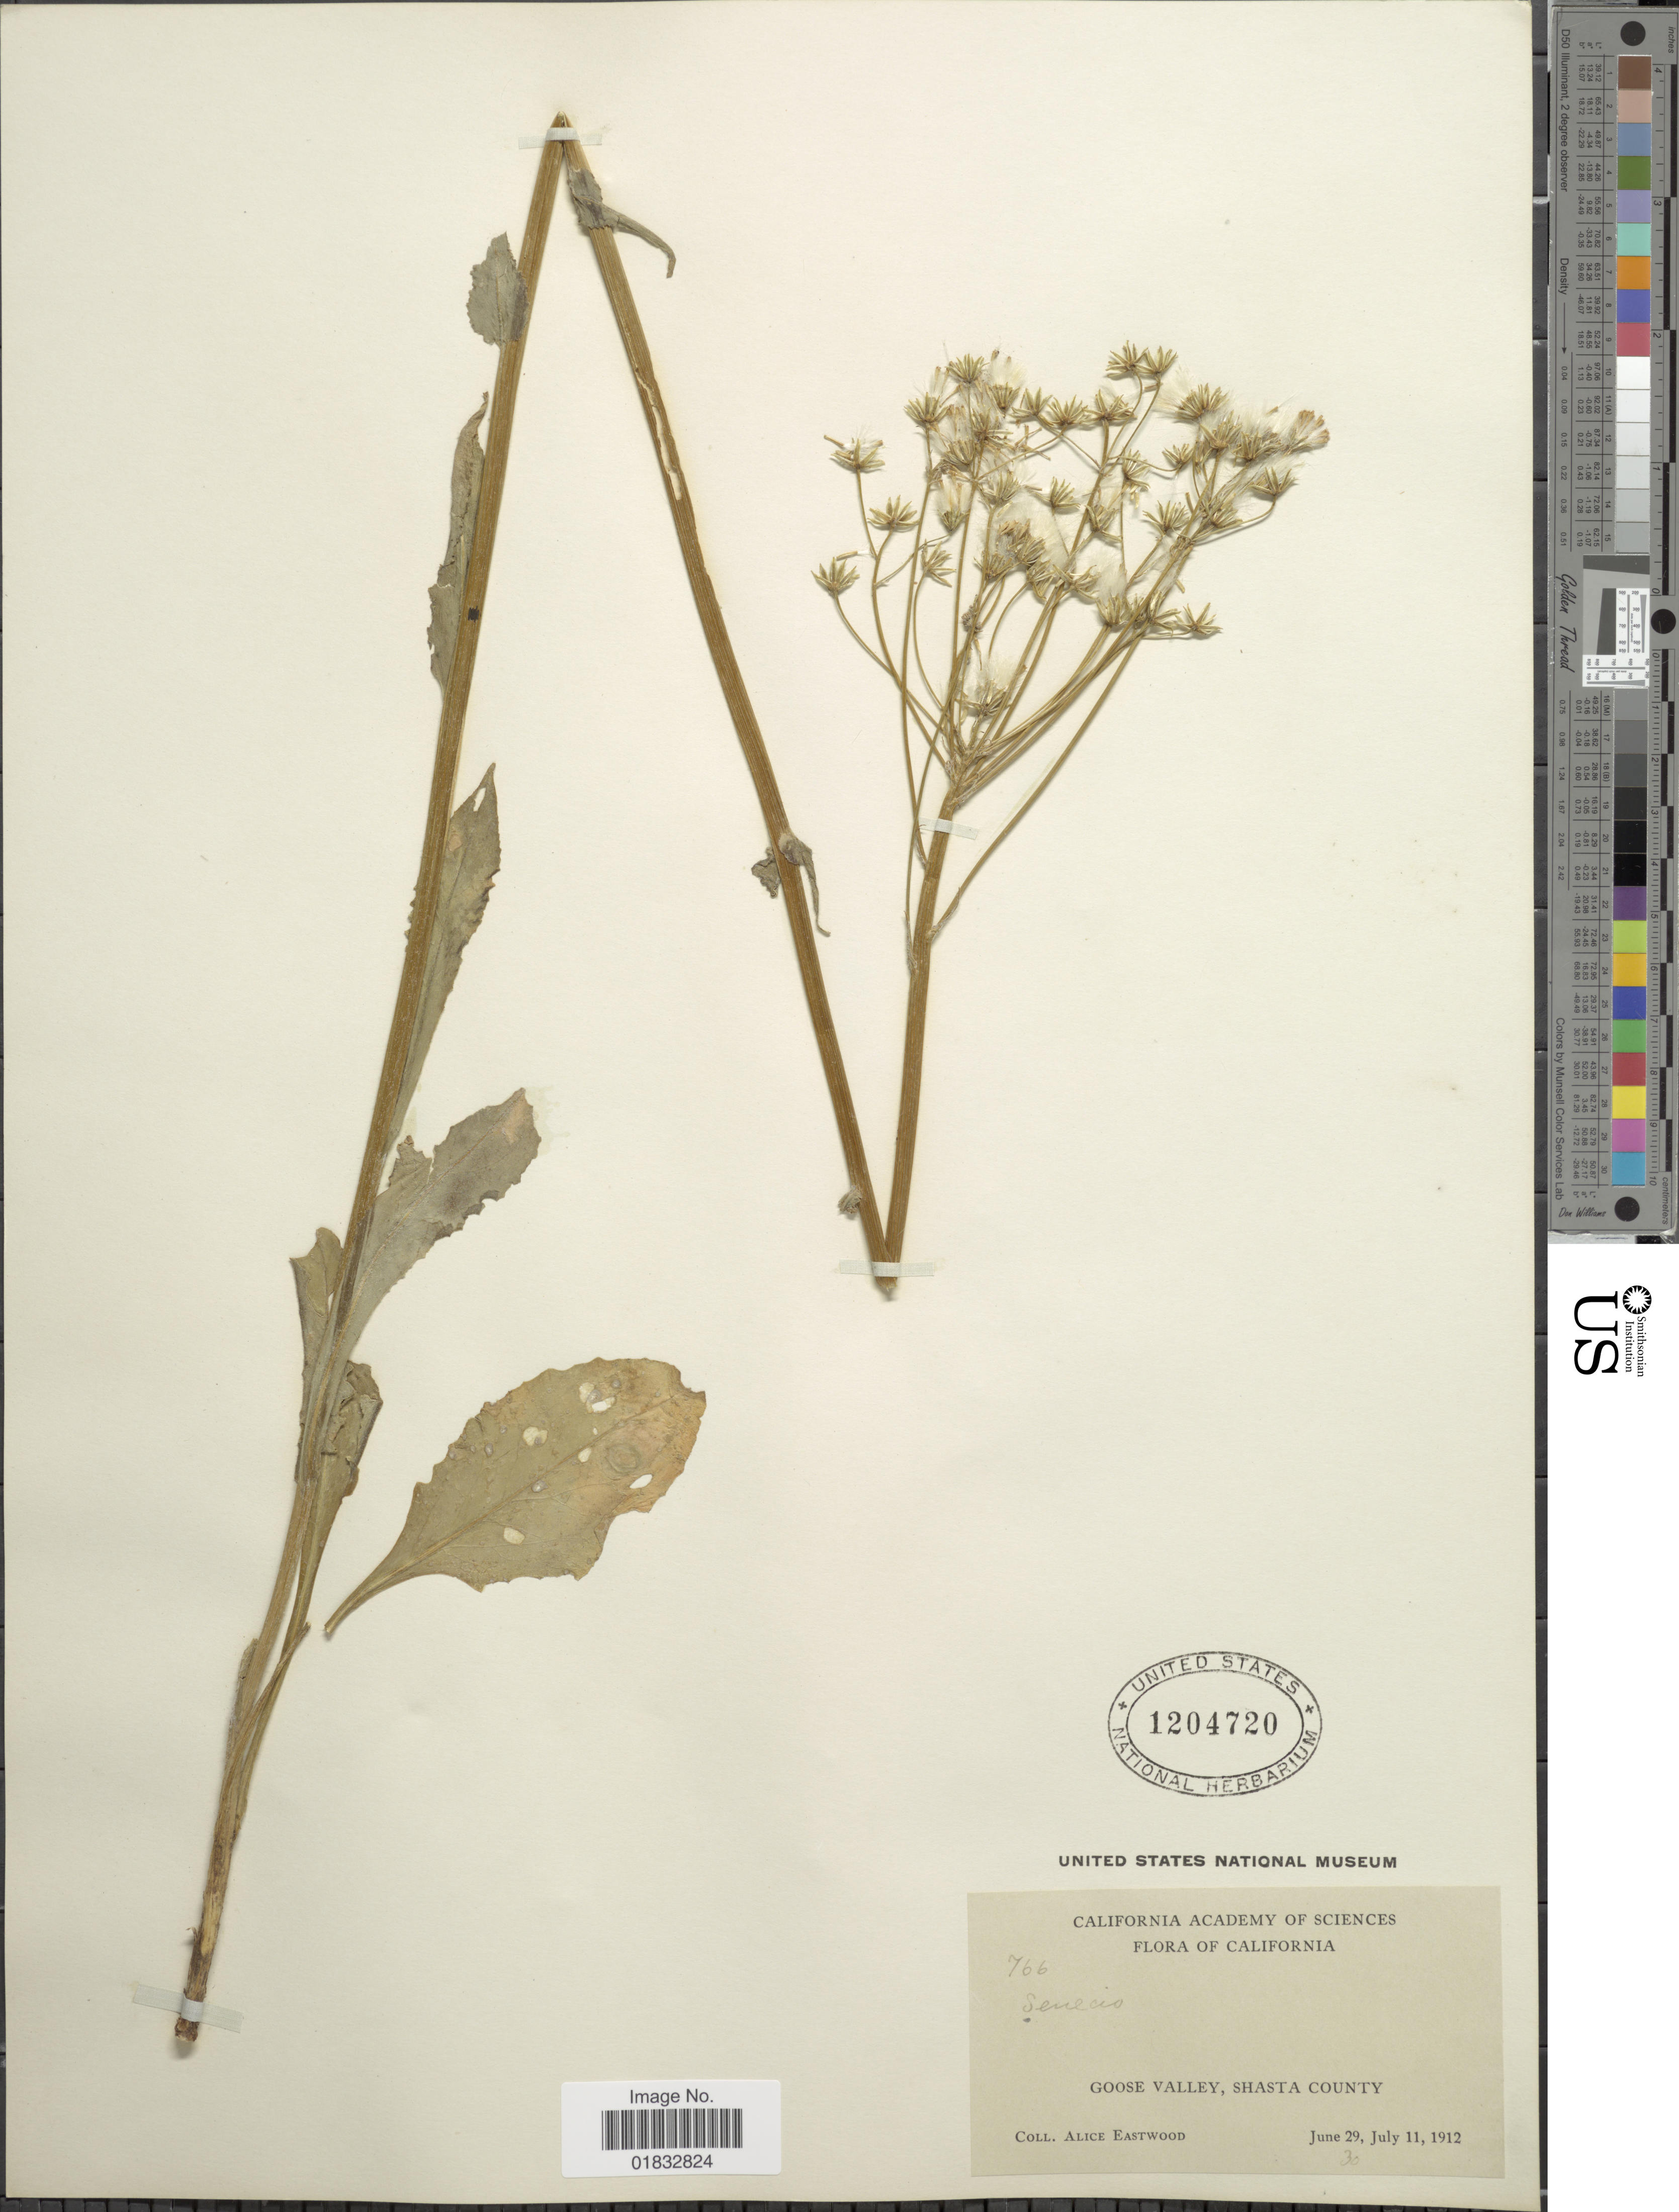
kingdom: Plantae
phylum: Tracheophyta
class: Magnoliopsida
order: Asterales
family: Asteraceae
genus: Senecio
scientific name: Senecio aronicoides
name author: DC.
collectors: A. Eastwood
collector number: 766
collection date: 1912-06-29/1912-07-11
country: United States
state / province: California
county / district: Shasta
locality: Goose Valley, Shasta County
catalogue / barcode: US 1204720